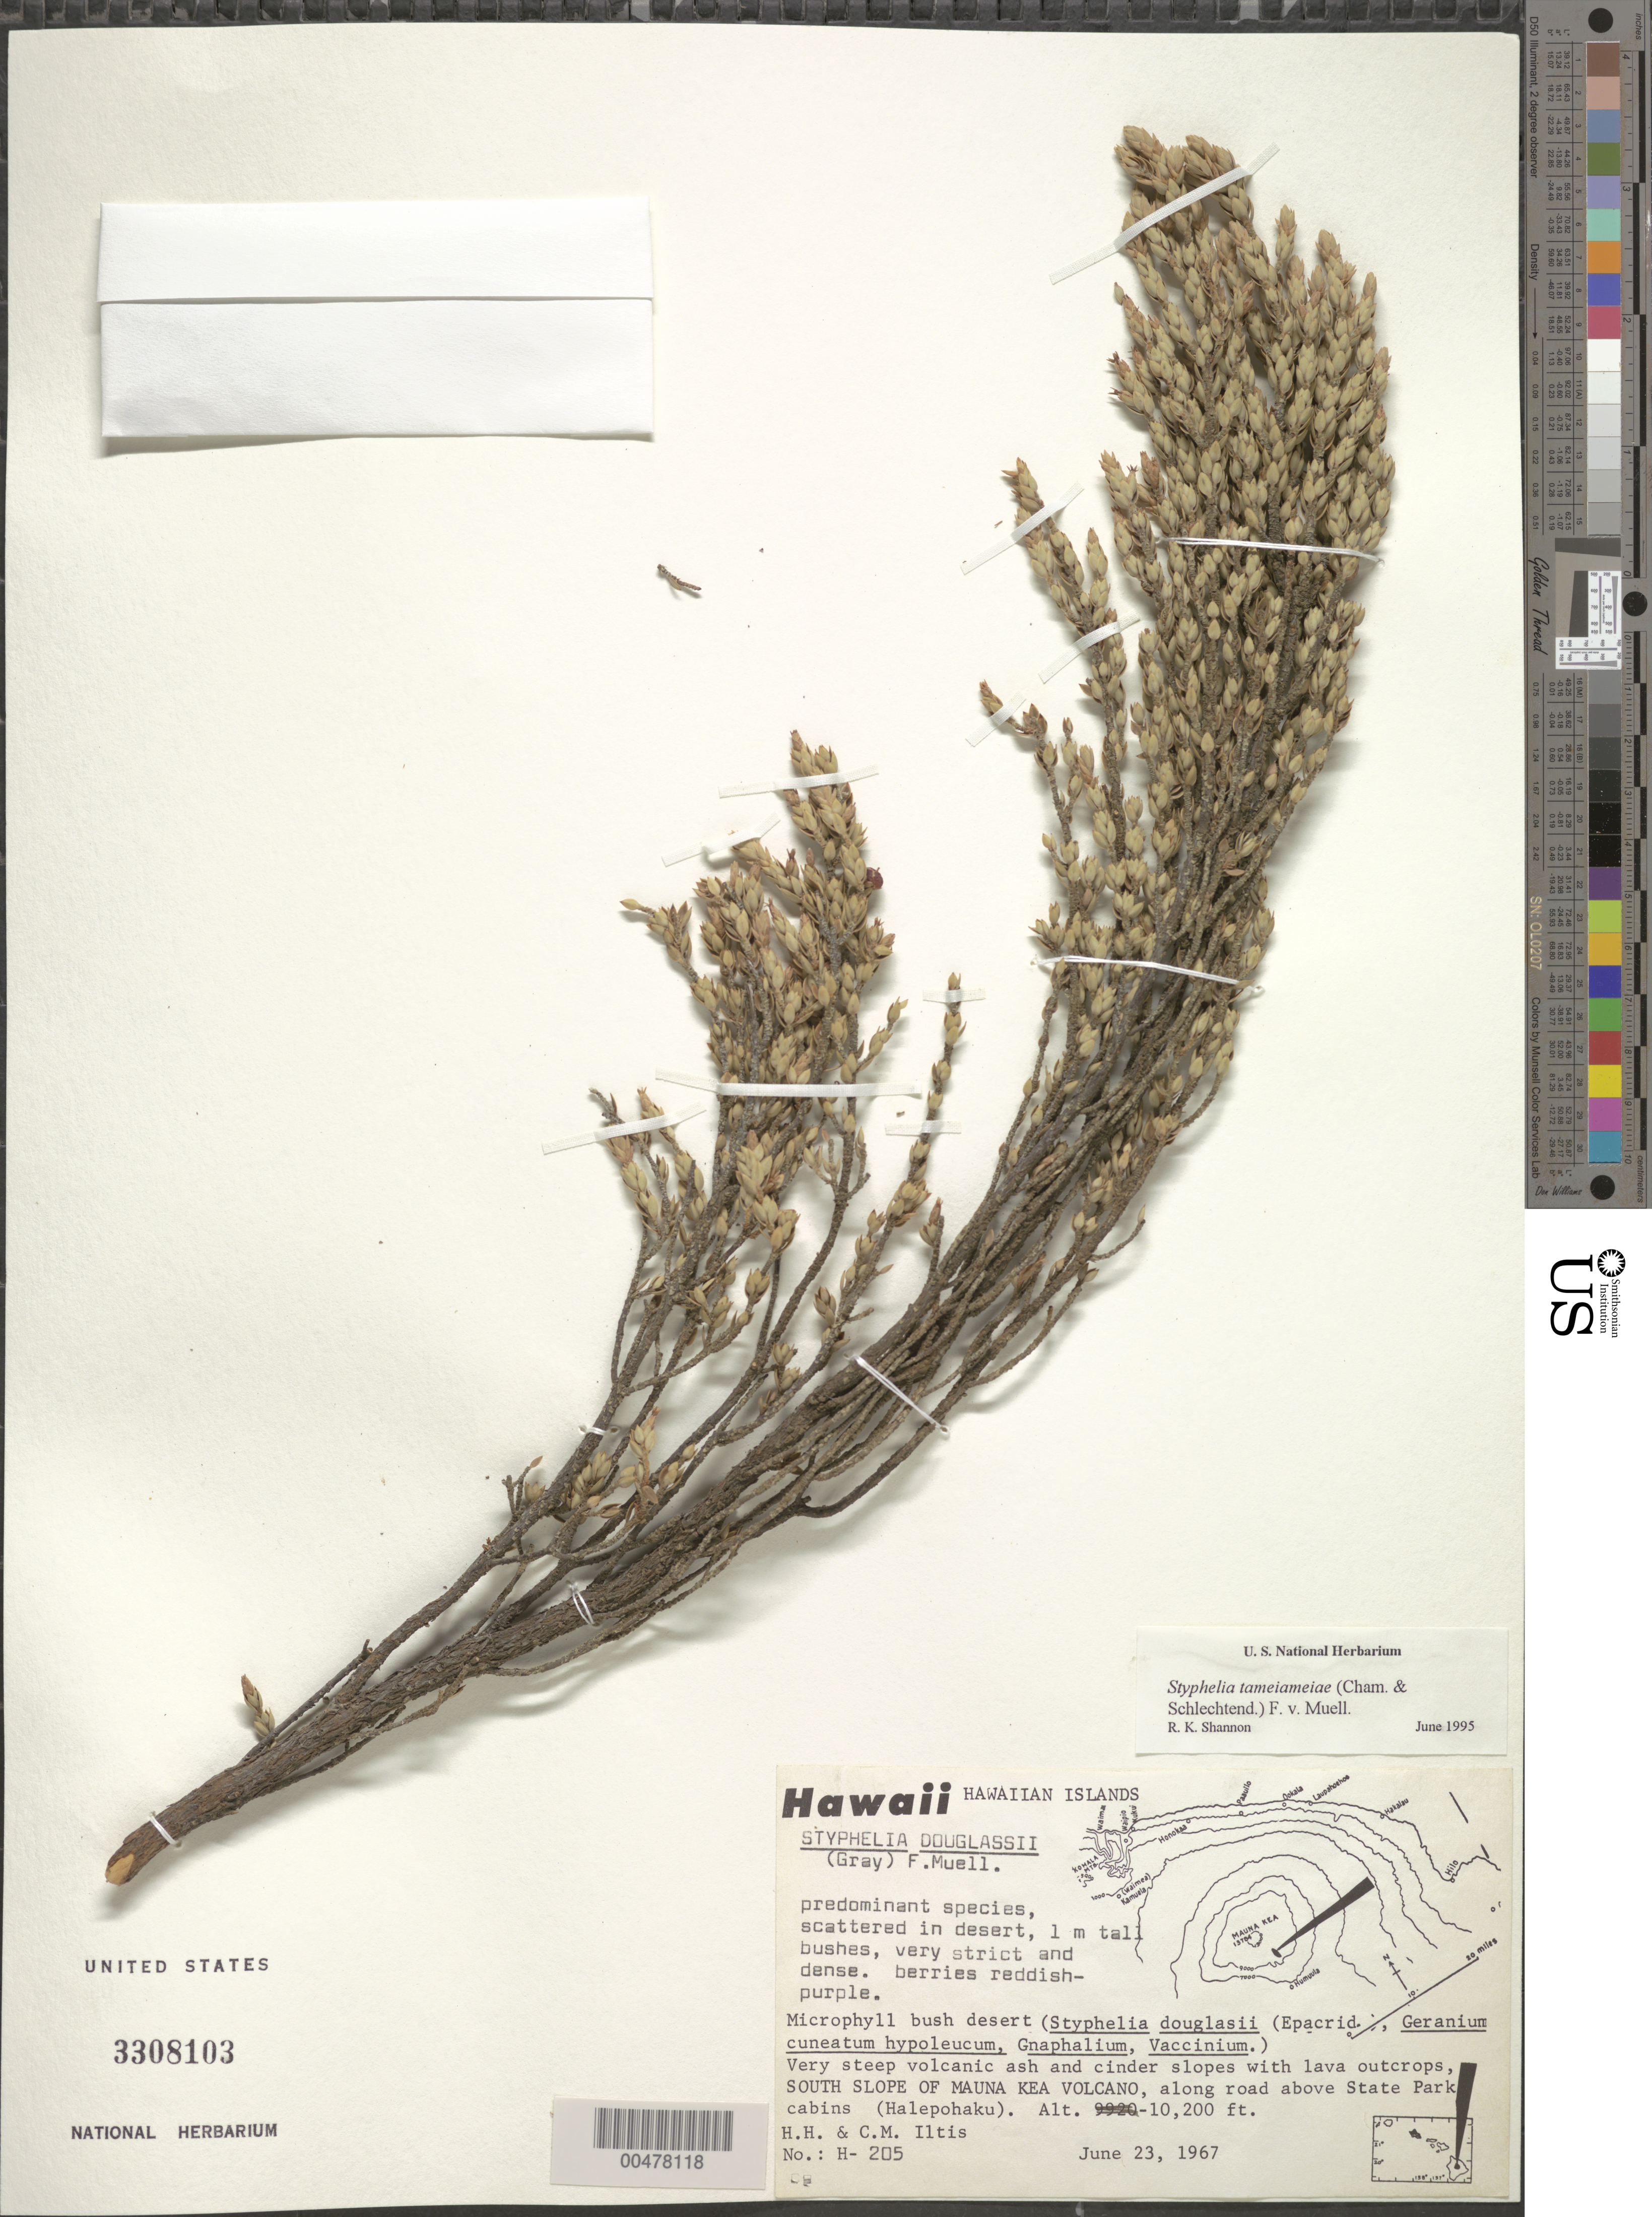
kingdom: Plantae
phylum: Tracheophyta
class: Magnoliopsida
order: Ericales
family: Ericaceae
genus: Leptecophylla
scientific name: Leptecophylla tameiameiae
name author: (Cham. & Schltdl.) C.M. Weiller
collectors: H. H. Iltis & C. M Iltis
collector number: H-205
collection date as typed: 23 Jun 1967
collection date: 1967-06-23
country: United States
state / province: Hawaii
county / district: Hawaii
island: Hawaii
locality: S slope of Mauna Kea volcano, along rd above state park cabins (Halepohaku)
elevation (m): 3109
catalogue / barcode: US 3308103